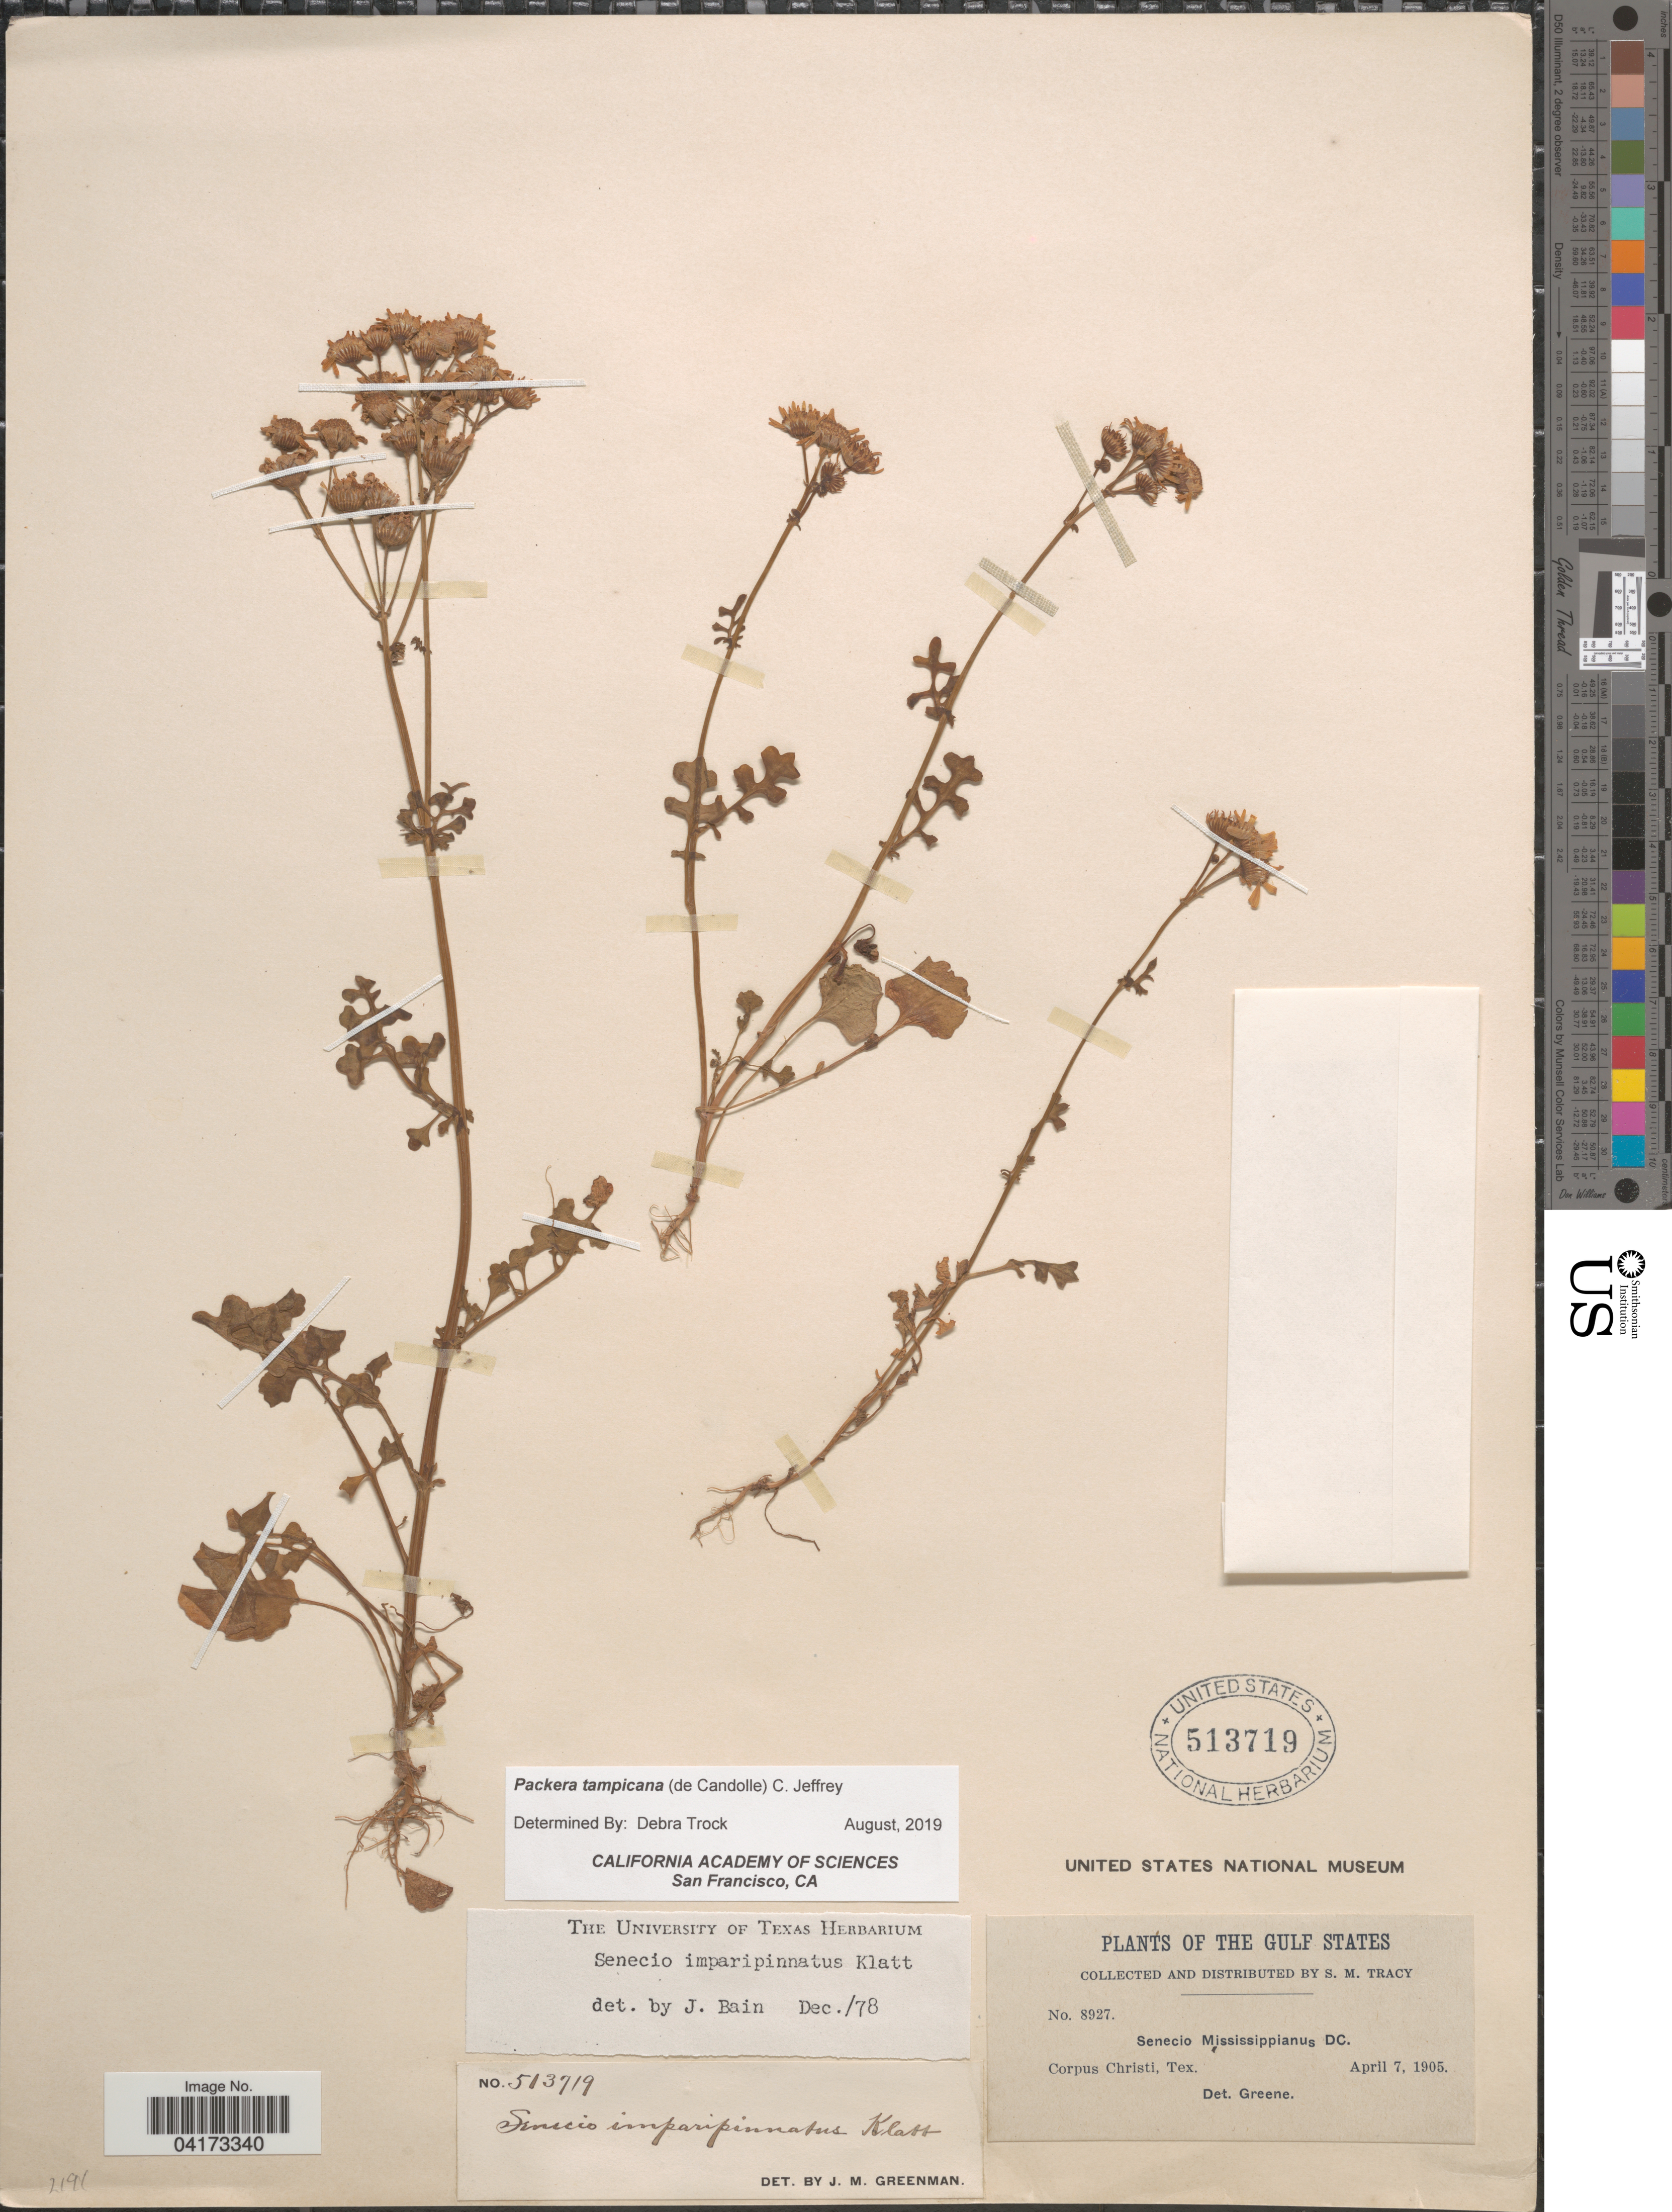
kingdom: Plantae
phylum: Tracheophyta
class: Magnoliopsida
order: Asterales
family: Asteraceae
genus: Packera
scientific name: Packera tampicana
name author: (DC.) C. Jeffrey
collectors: S. M. Tracy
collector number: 8927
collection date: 1905-04-07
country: United States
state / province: Texas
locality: The Gulf States. Corpus Christi.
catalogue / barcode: US 513719